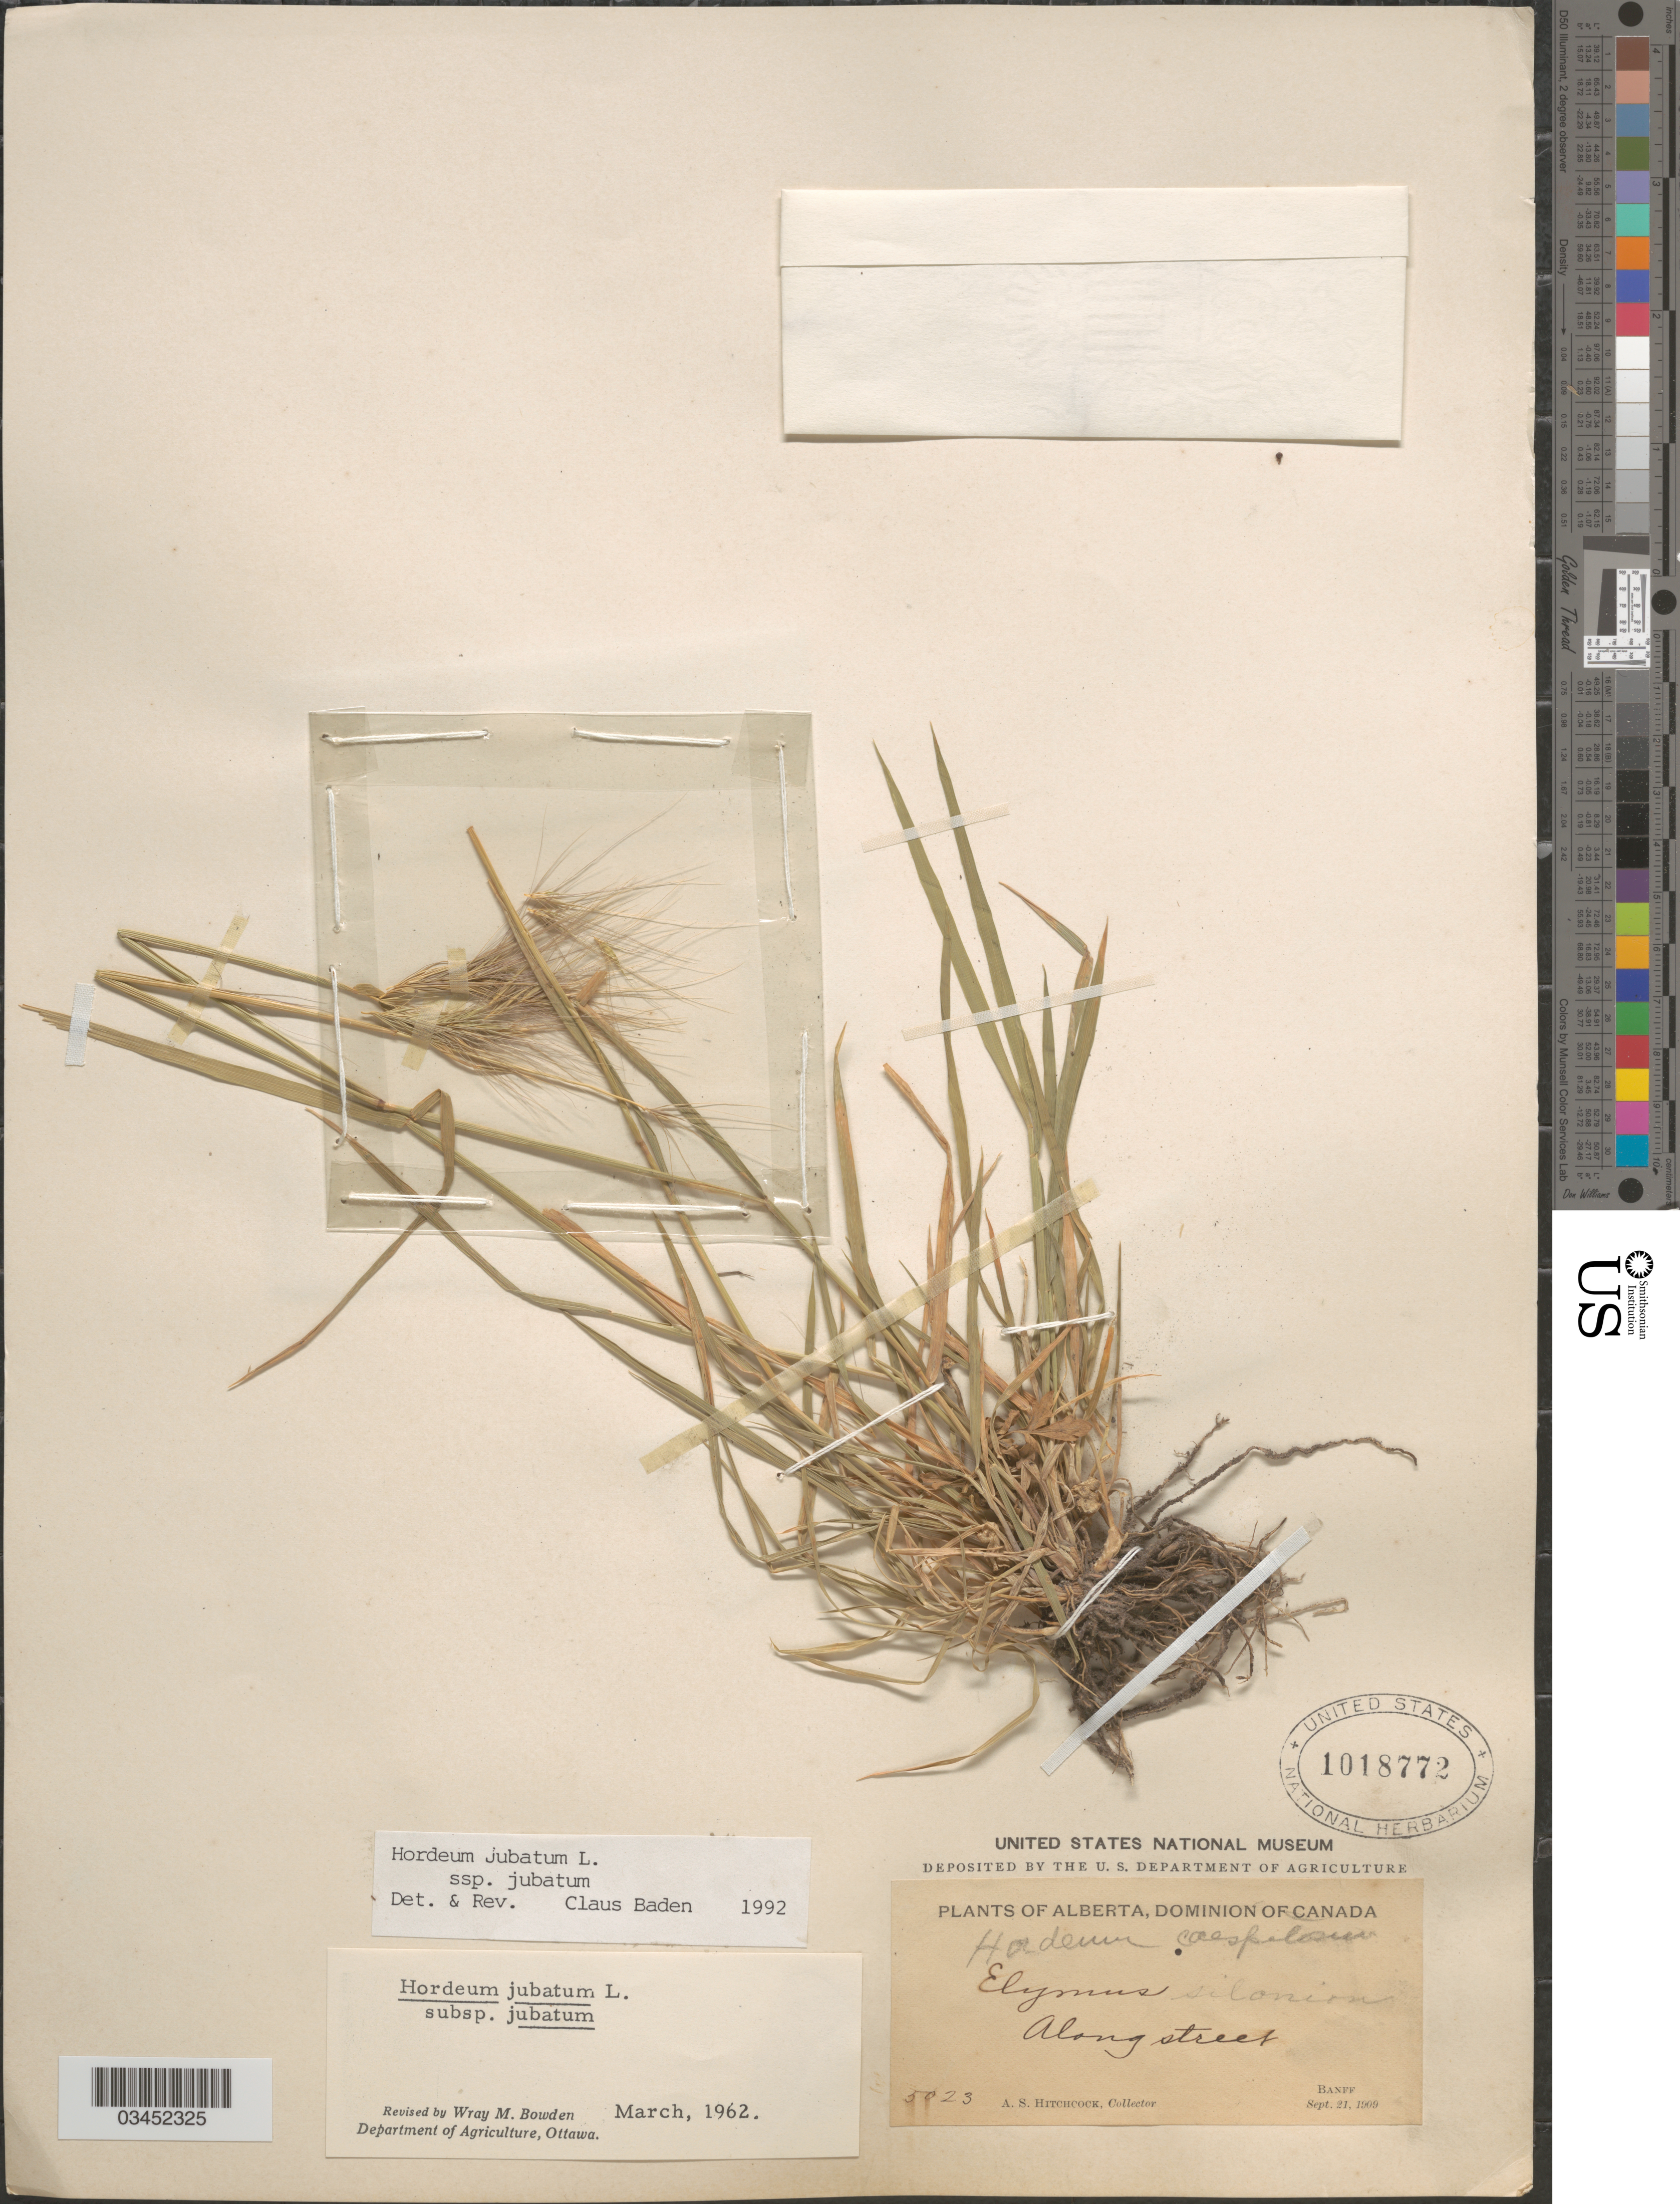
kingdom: Plantae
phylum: Tracheophyta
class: Liliopsida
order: Poales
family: Poaceae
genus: Hordeum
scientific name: Hordeum jubatum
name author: L.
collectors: A. S. Hitchcock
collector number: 5023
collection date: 1909-09-21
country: Canada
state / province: Alberta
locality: Dominion of Canada. Along street. Banff.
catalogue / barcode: US 1018772